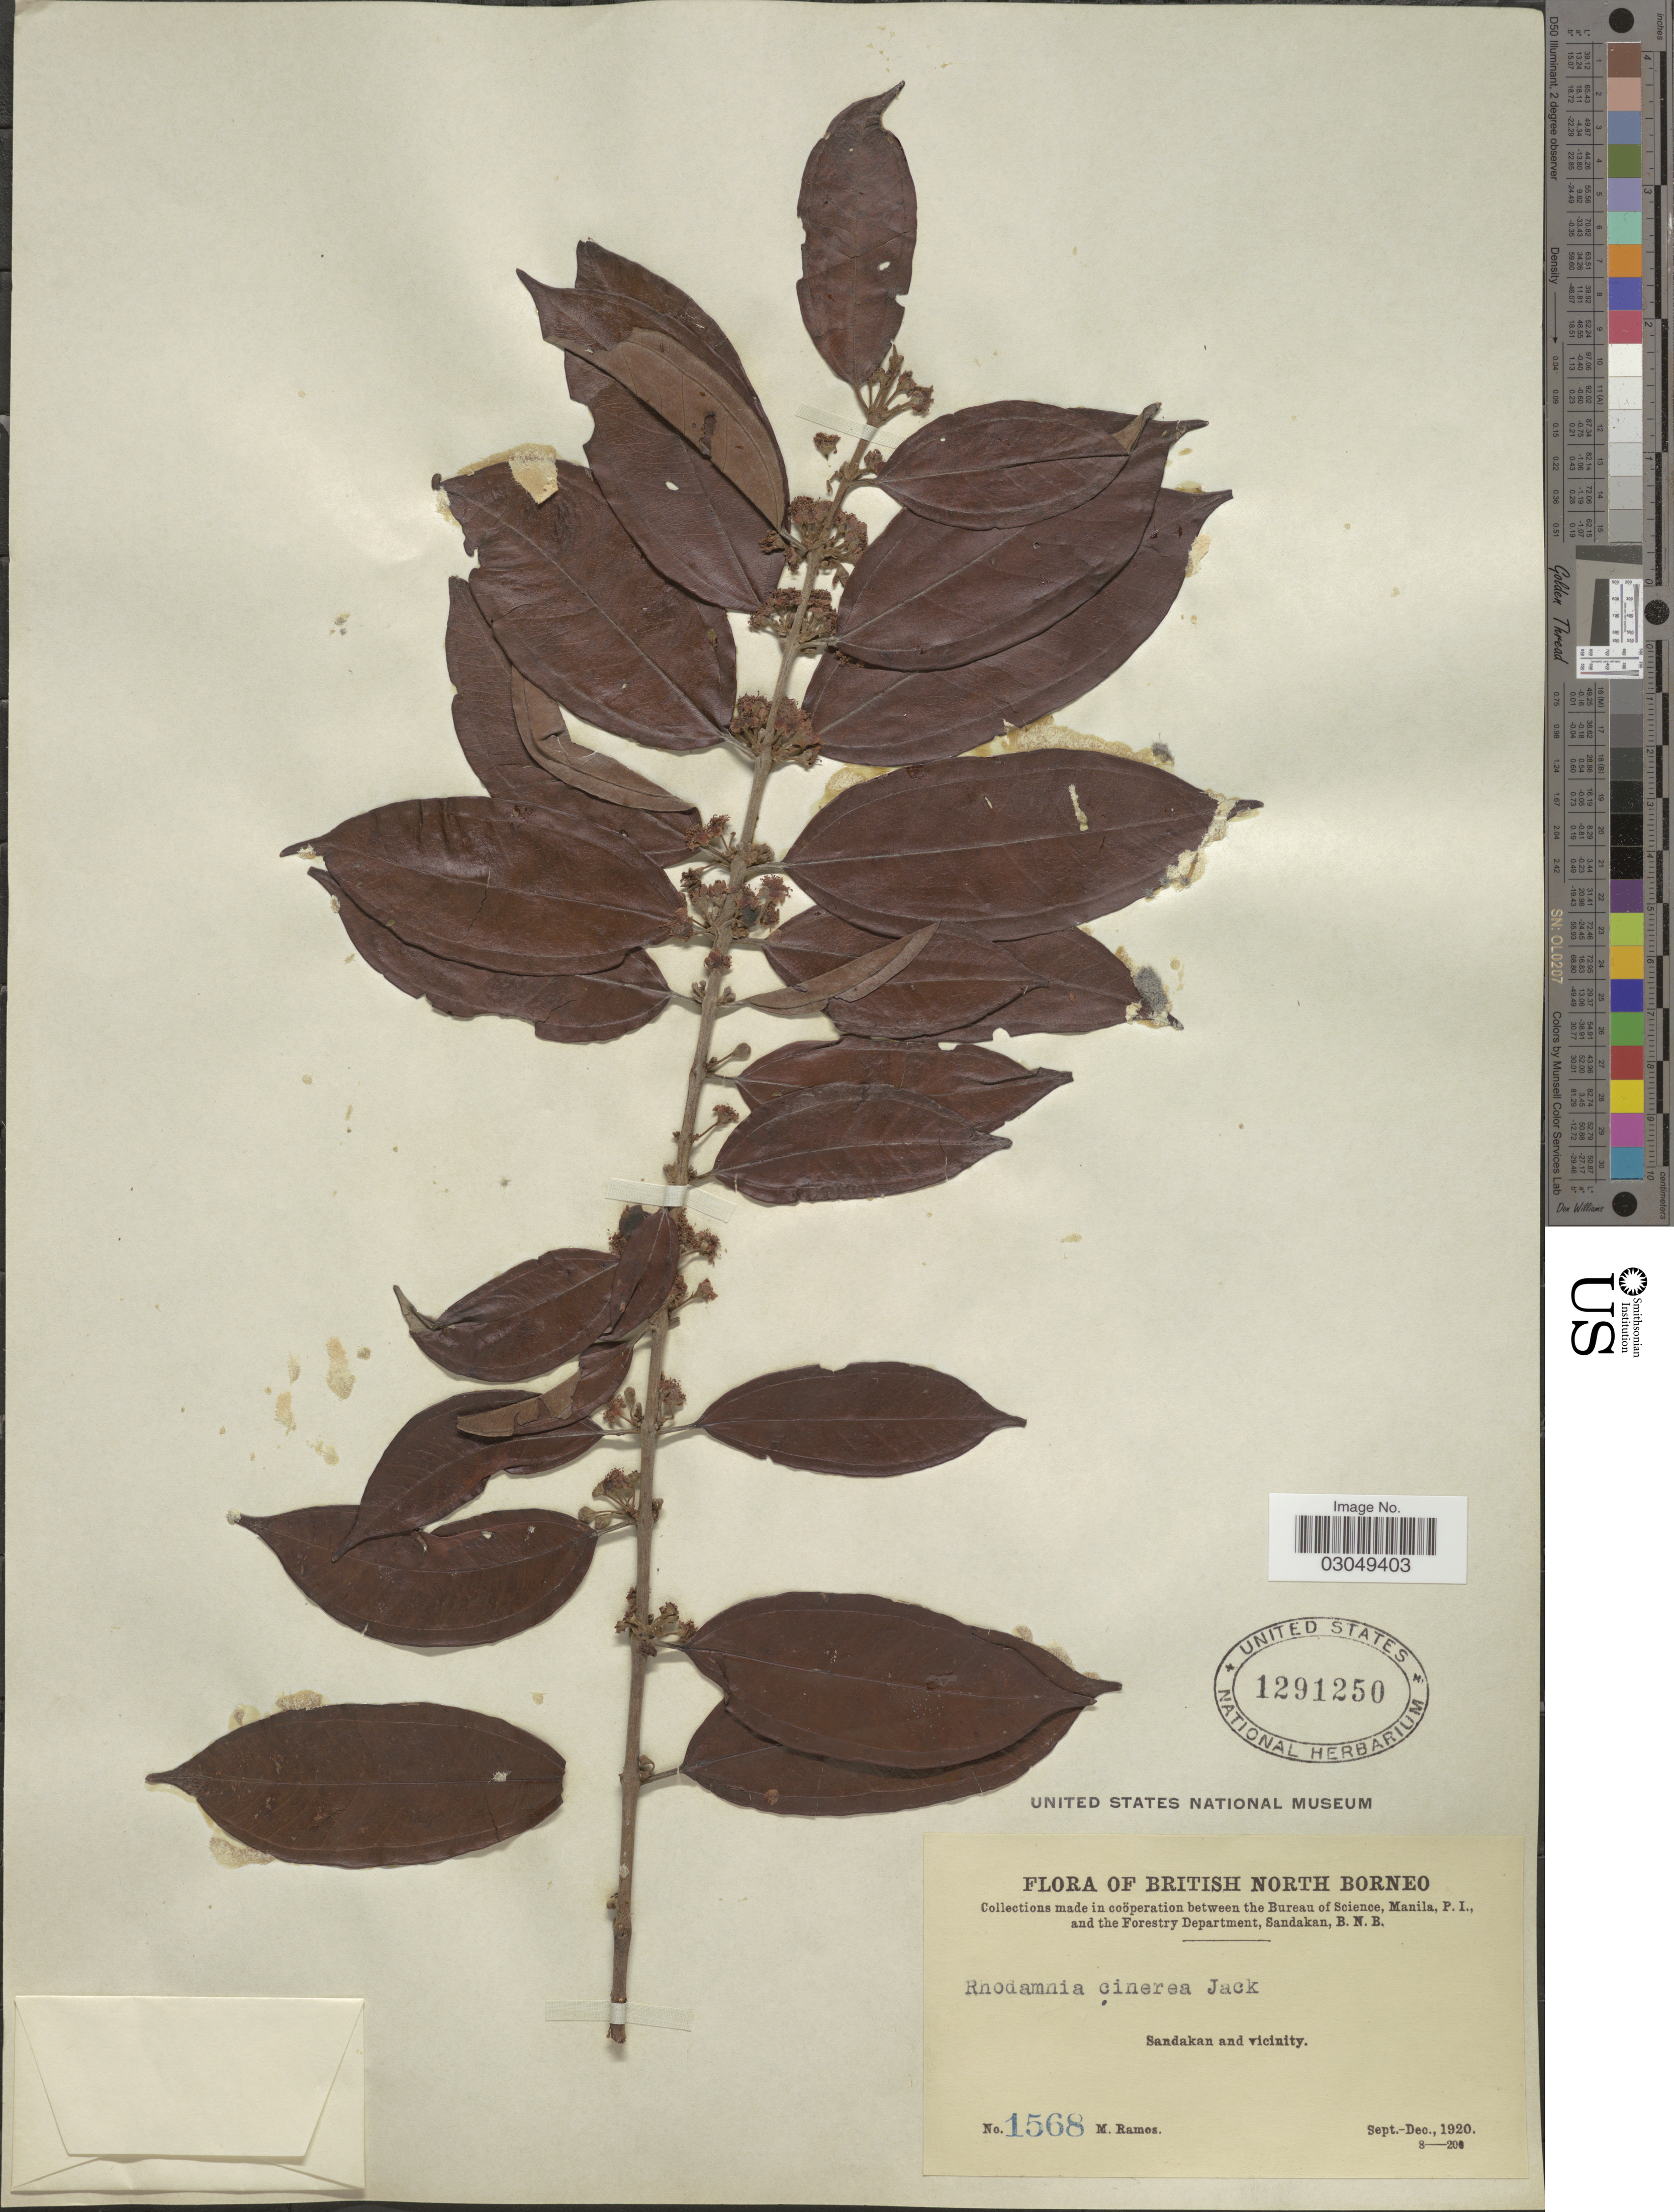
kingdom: Plantae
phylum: Tracheophyta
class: Magnoliopsida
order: Myrtales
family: Myrtaceae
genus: Rhodamnia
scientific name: Rhodamnia cinerea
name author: Jack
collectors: M. Ramos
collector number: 1568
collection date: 1920-09/1920-12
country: Malaysia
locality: British North Borneo. Sandakan and vicinity.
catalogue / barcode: US 1291250